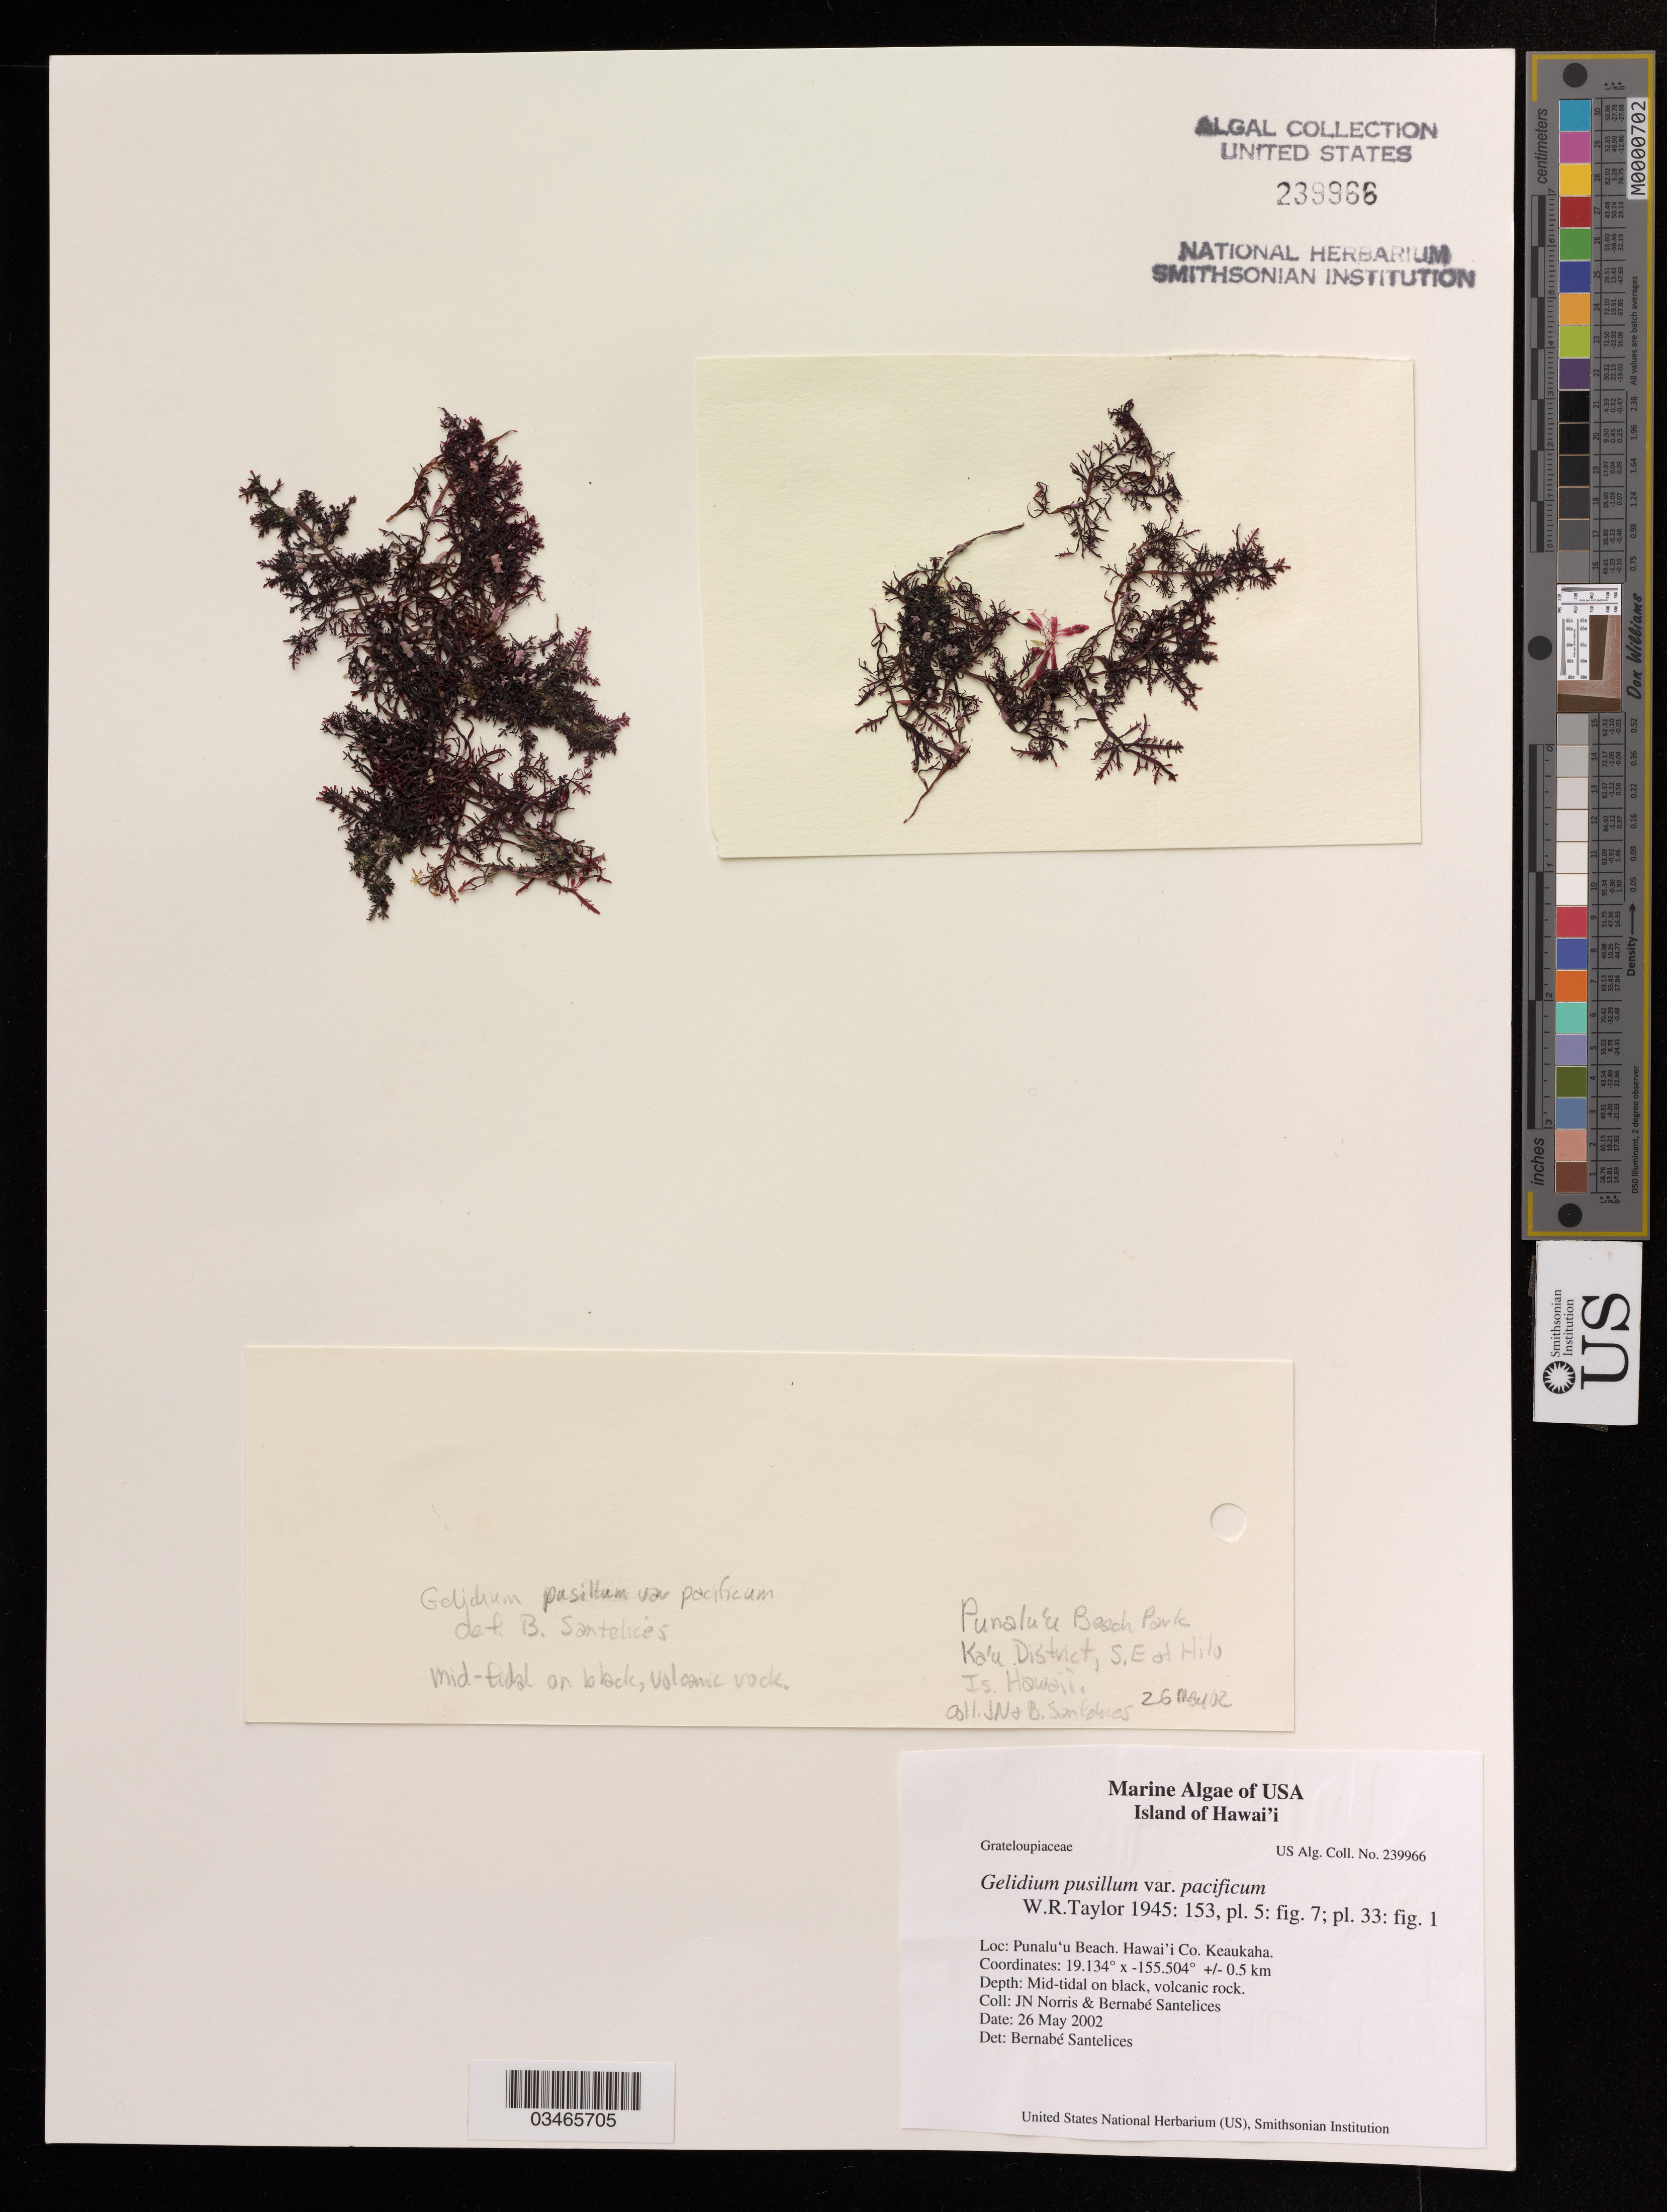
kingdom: Plantae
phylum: Rhodophyta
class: Florideophyceae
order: Gelidiales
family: Gelidiaceae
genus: Gelidium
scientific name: Gelidium pusillum var. pacificum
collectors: J. N. Norris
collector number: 239966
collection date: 2002-05-26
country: United States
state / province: Hawaii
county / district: Hawaii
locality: Punalu' u Beach. Keaukaha.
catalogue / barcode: US 239966